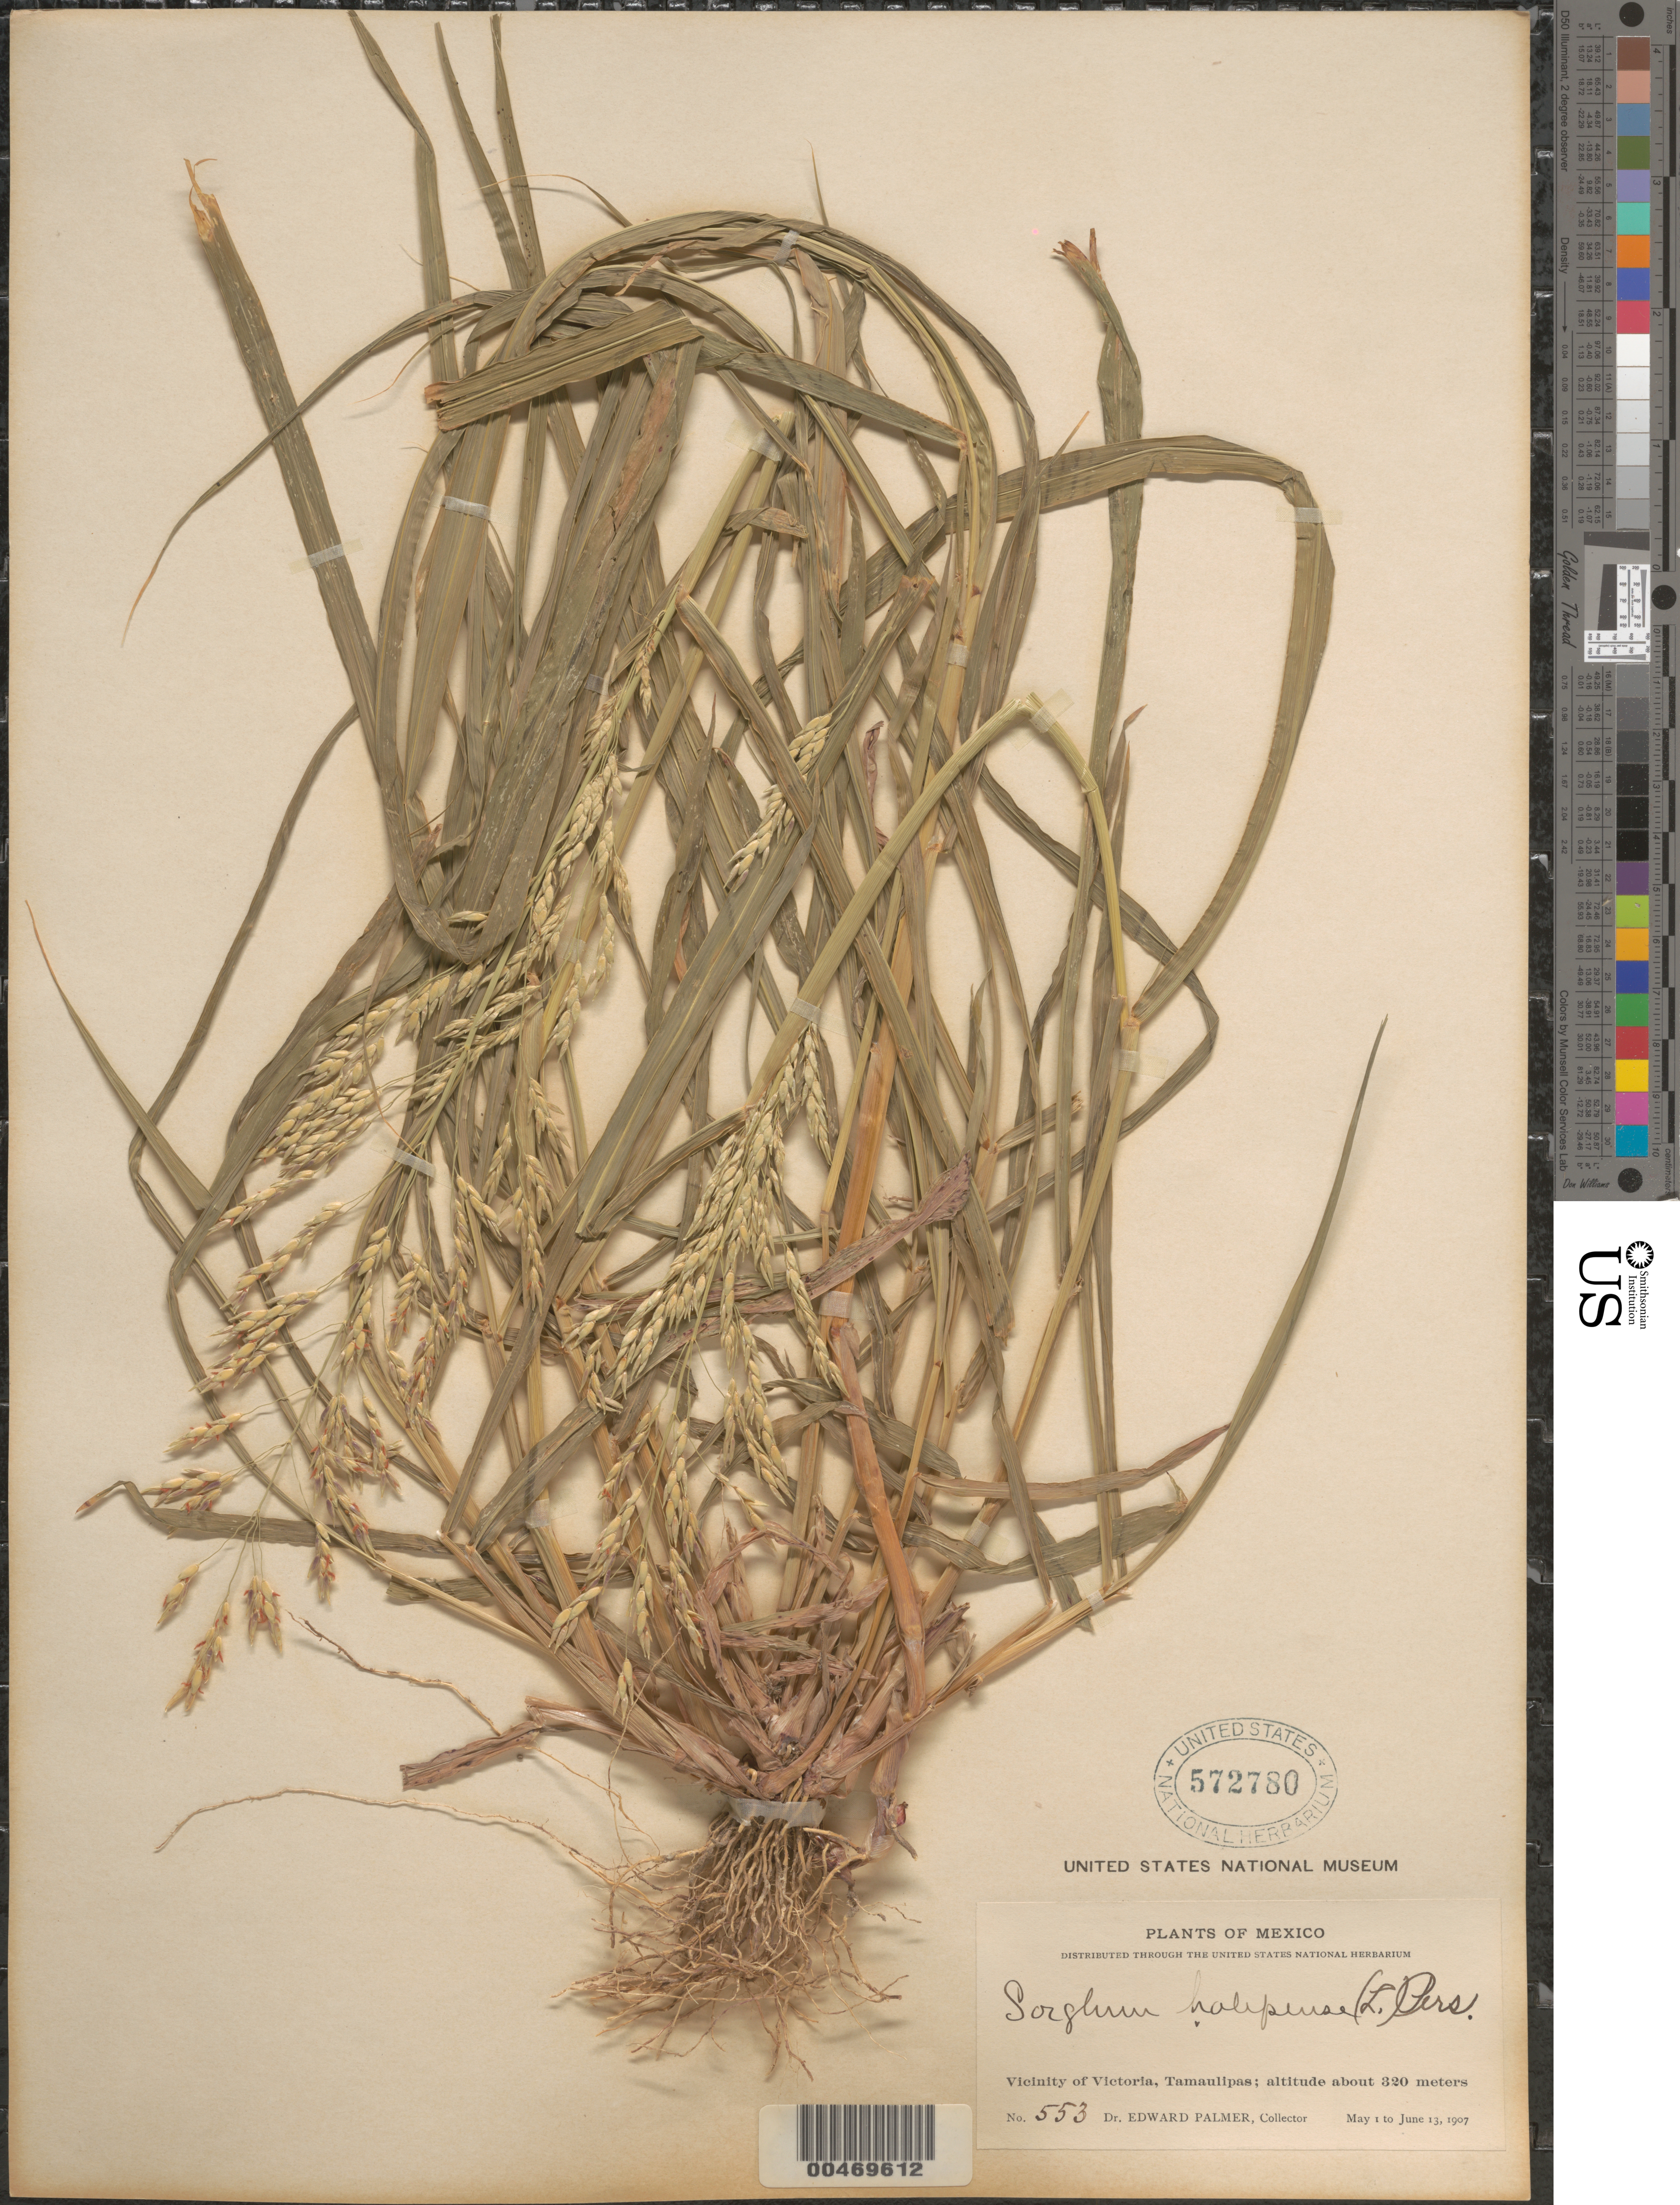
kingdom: Plantae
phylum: Tracheophyta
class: Liliopsida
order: Poales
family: Poaceae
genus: Sorghum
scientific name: Sorghum halepense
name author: (L.) Pers.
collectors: E. Palmer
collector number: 553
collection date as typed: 1 May 1907 to 13 Jun 1907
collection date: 1907-05-01/1907-06-13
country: Mexico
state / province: Tamaulipas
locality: Vicinity of Victoria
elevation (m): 320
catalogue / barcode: US 572780